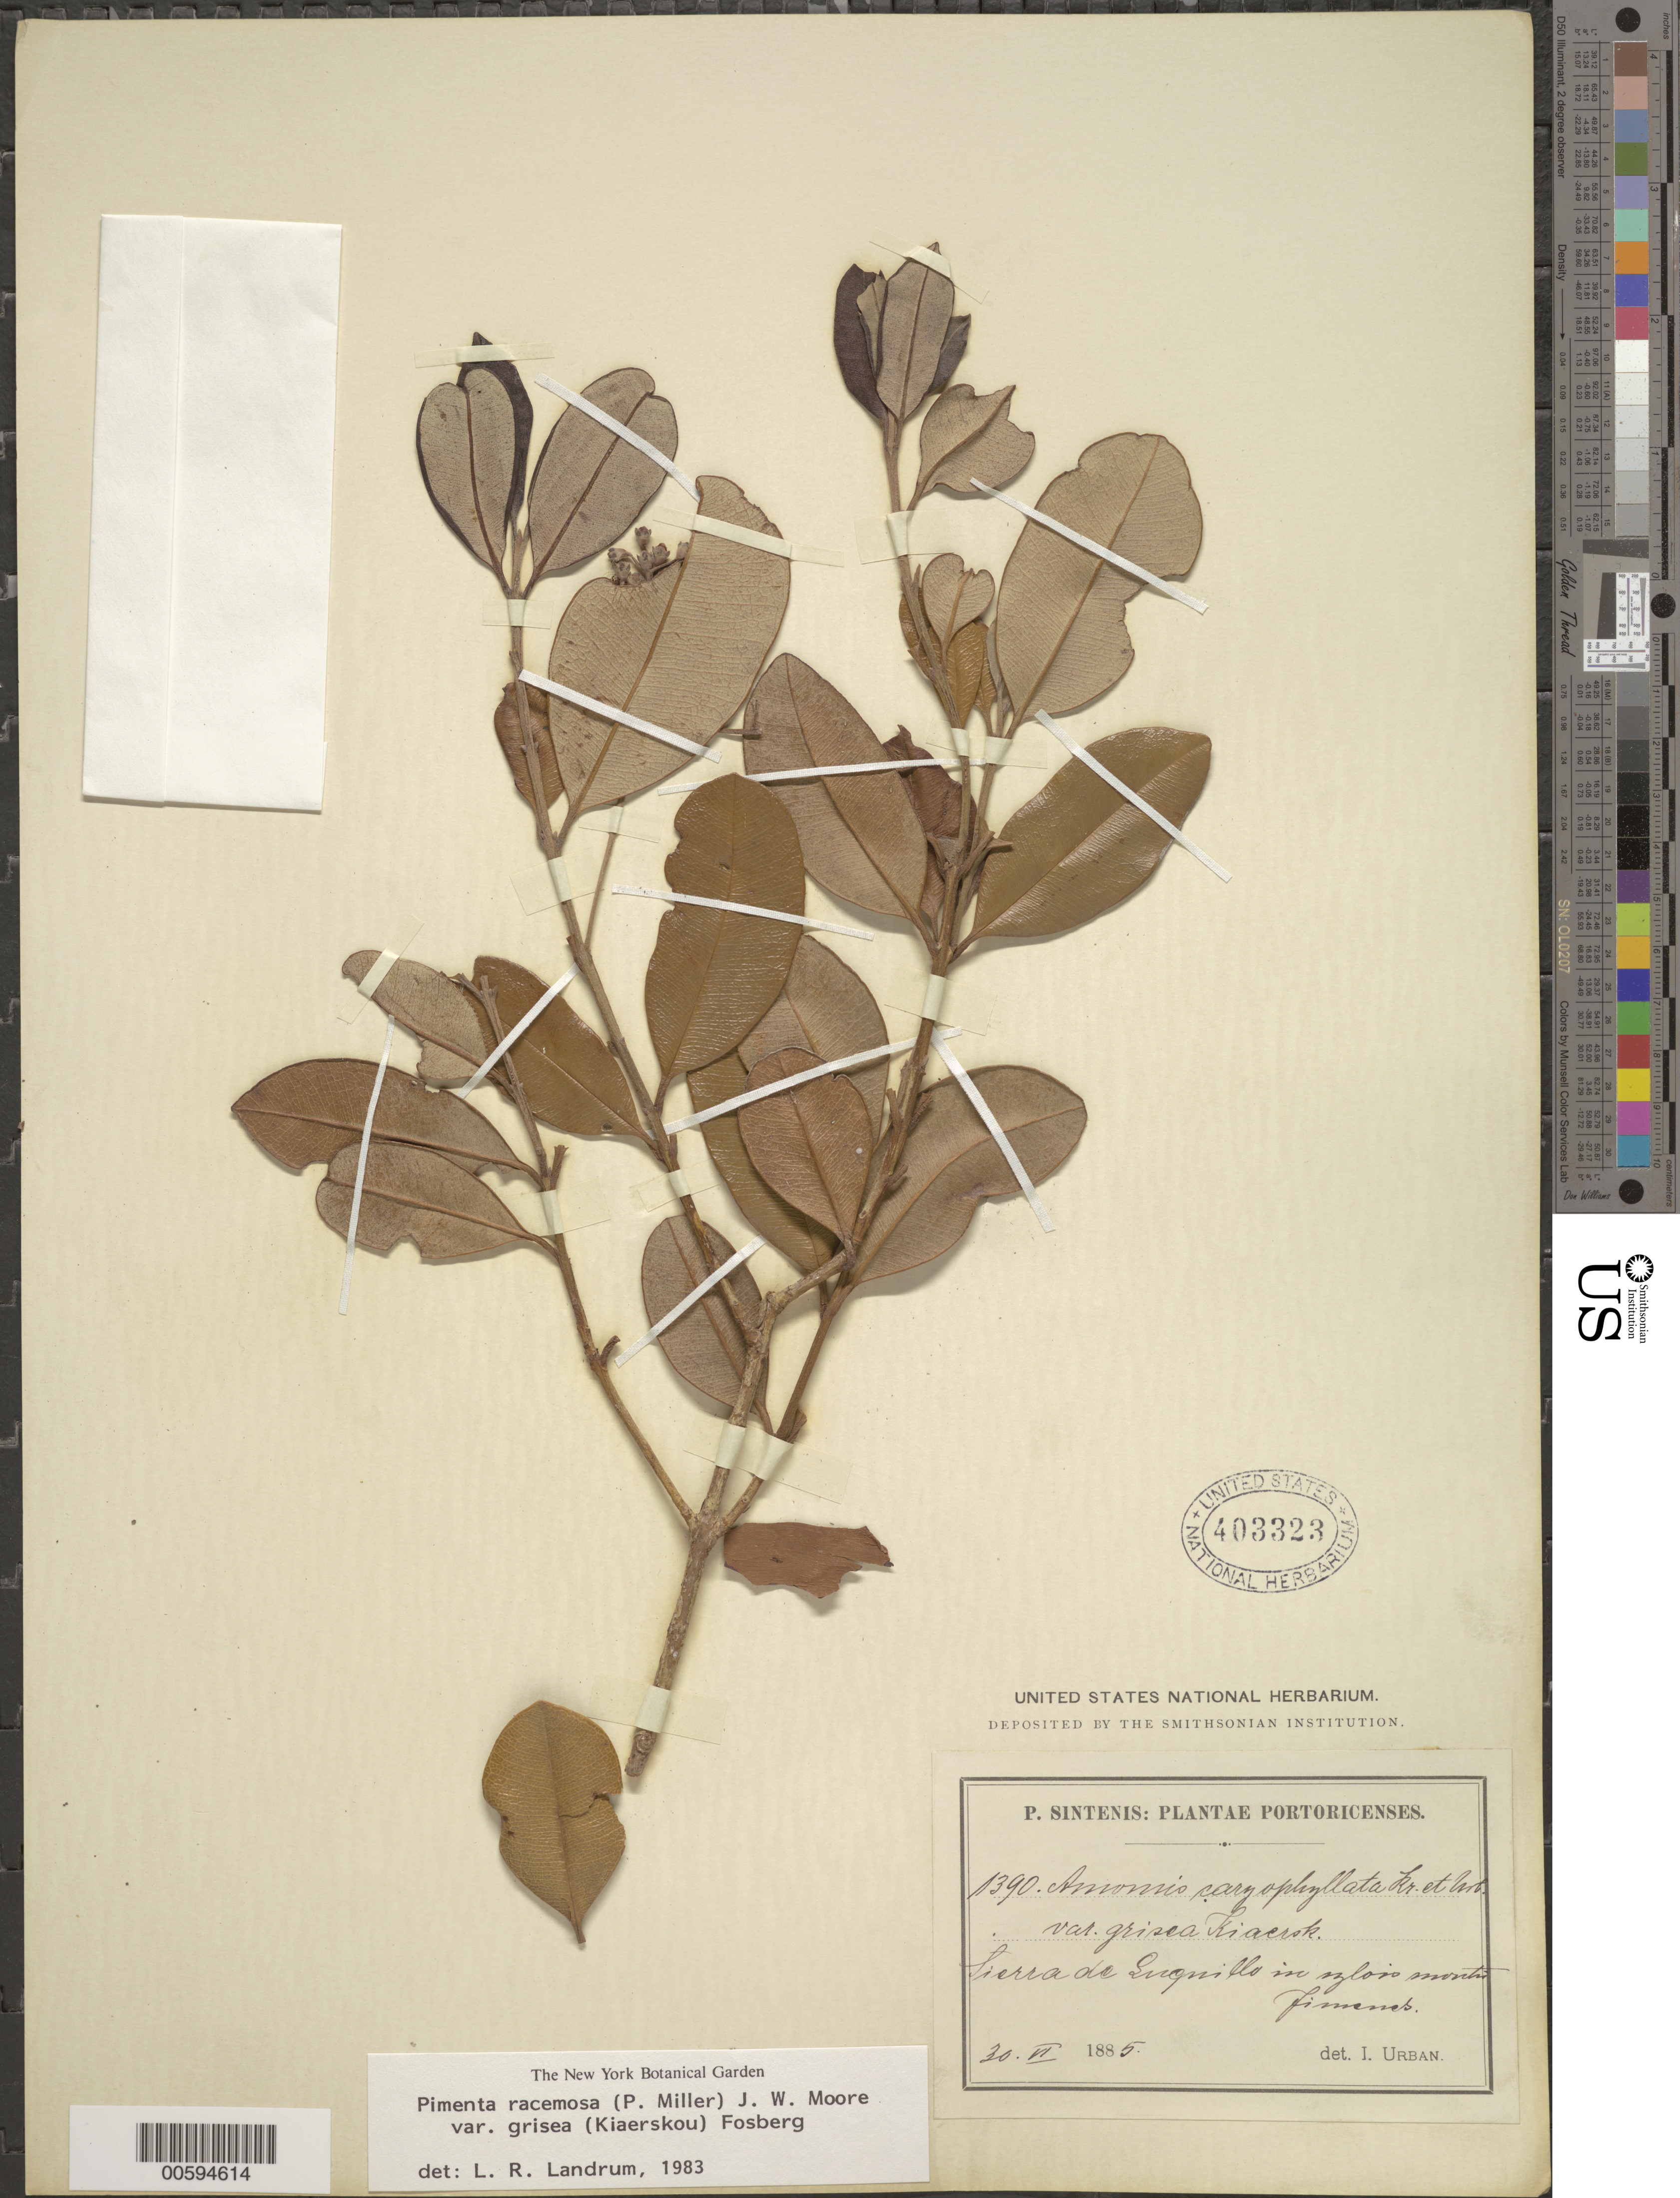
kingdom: Plantae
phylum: Tracheophyta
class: Magnoliopsida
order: Myrtales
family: Myrtaceae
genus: Amomis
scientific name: Amomis racemosa var. grisea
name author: (Kiaersk.) Fosberg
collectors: P. Sintenis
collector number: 1390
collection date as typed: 30 Jun 1885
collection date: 1885-06-30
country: Puerto Rico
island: Greater Antilles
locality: Sierra de Luquillo, in sylvis montis Jimenes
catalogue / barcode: US 403323